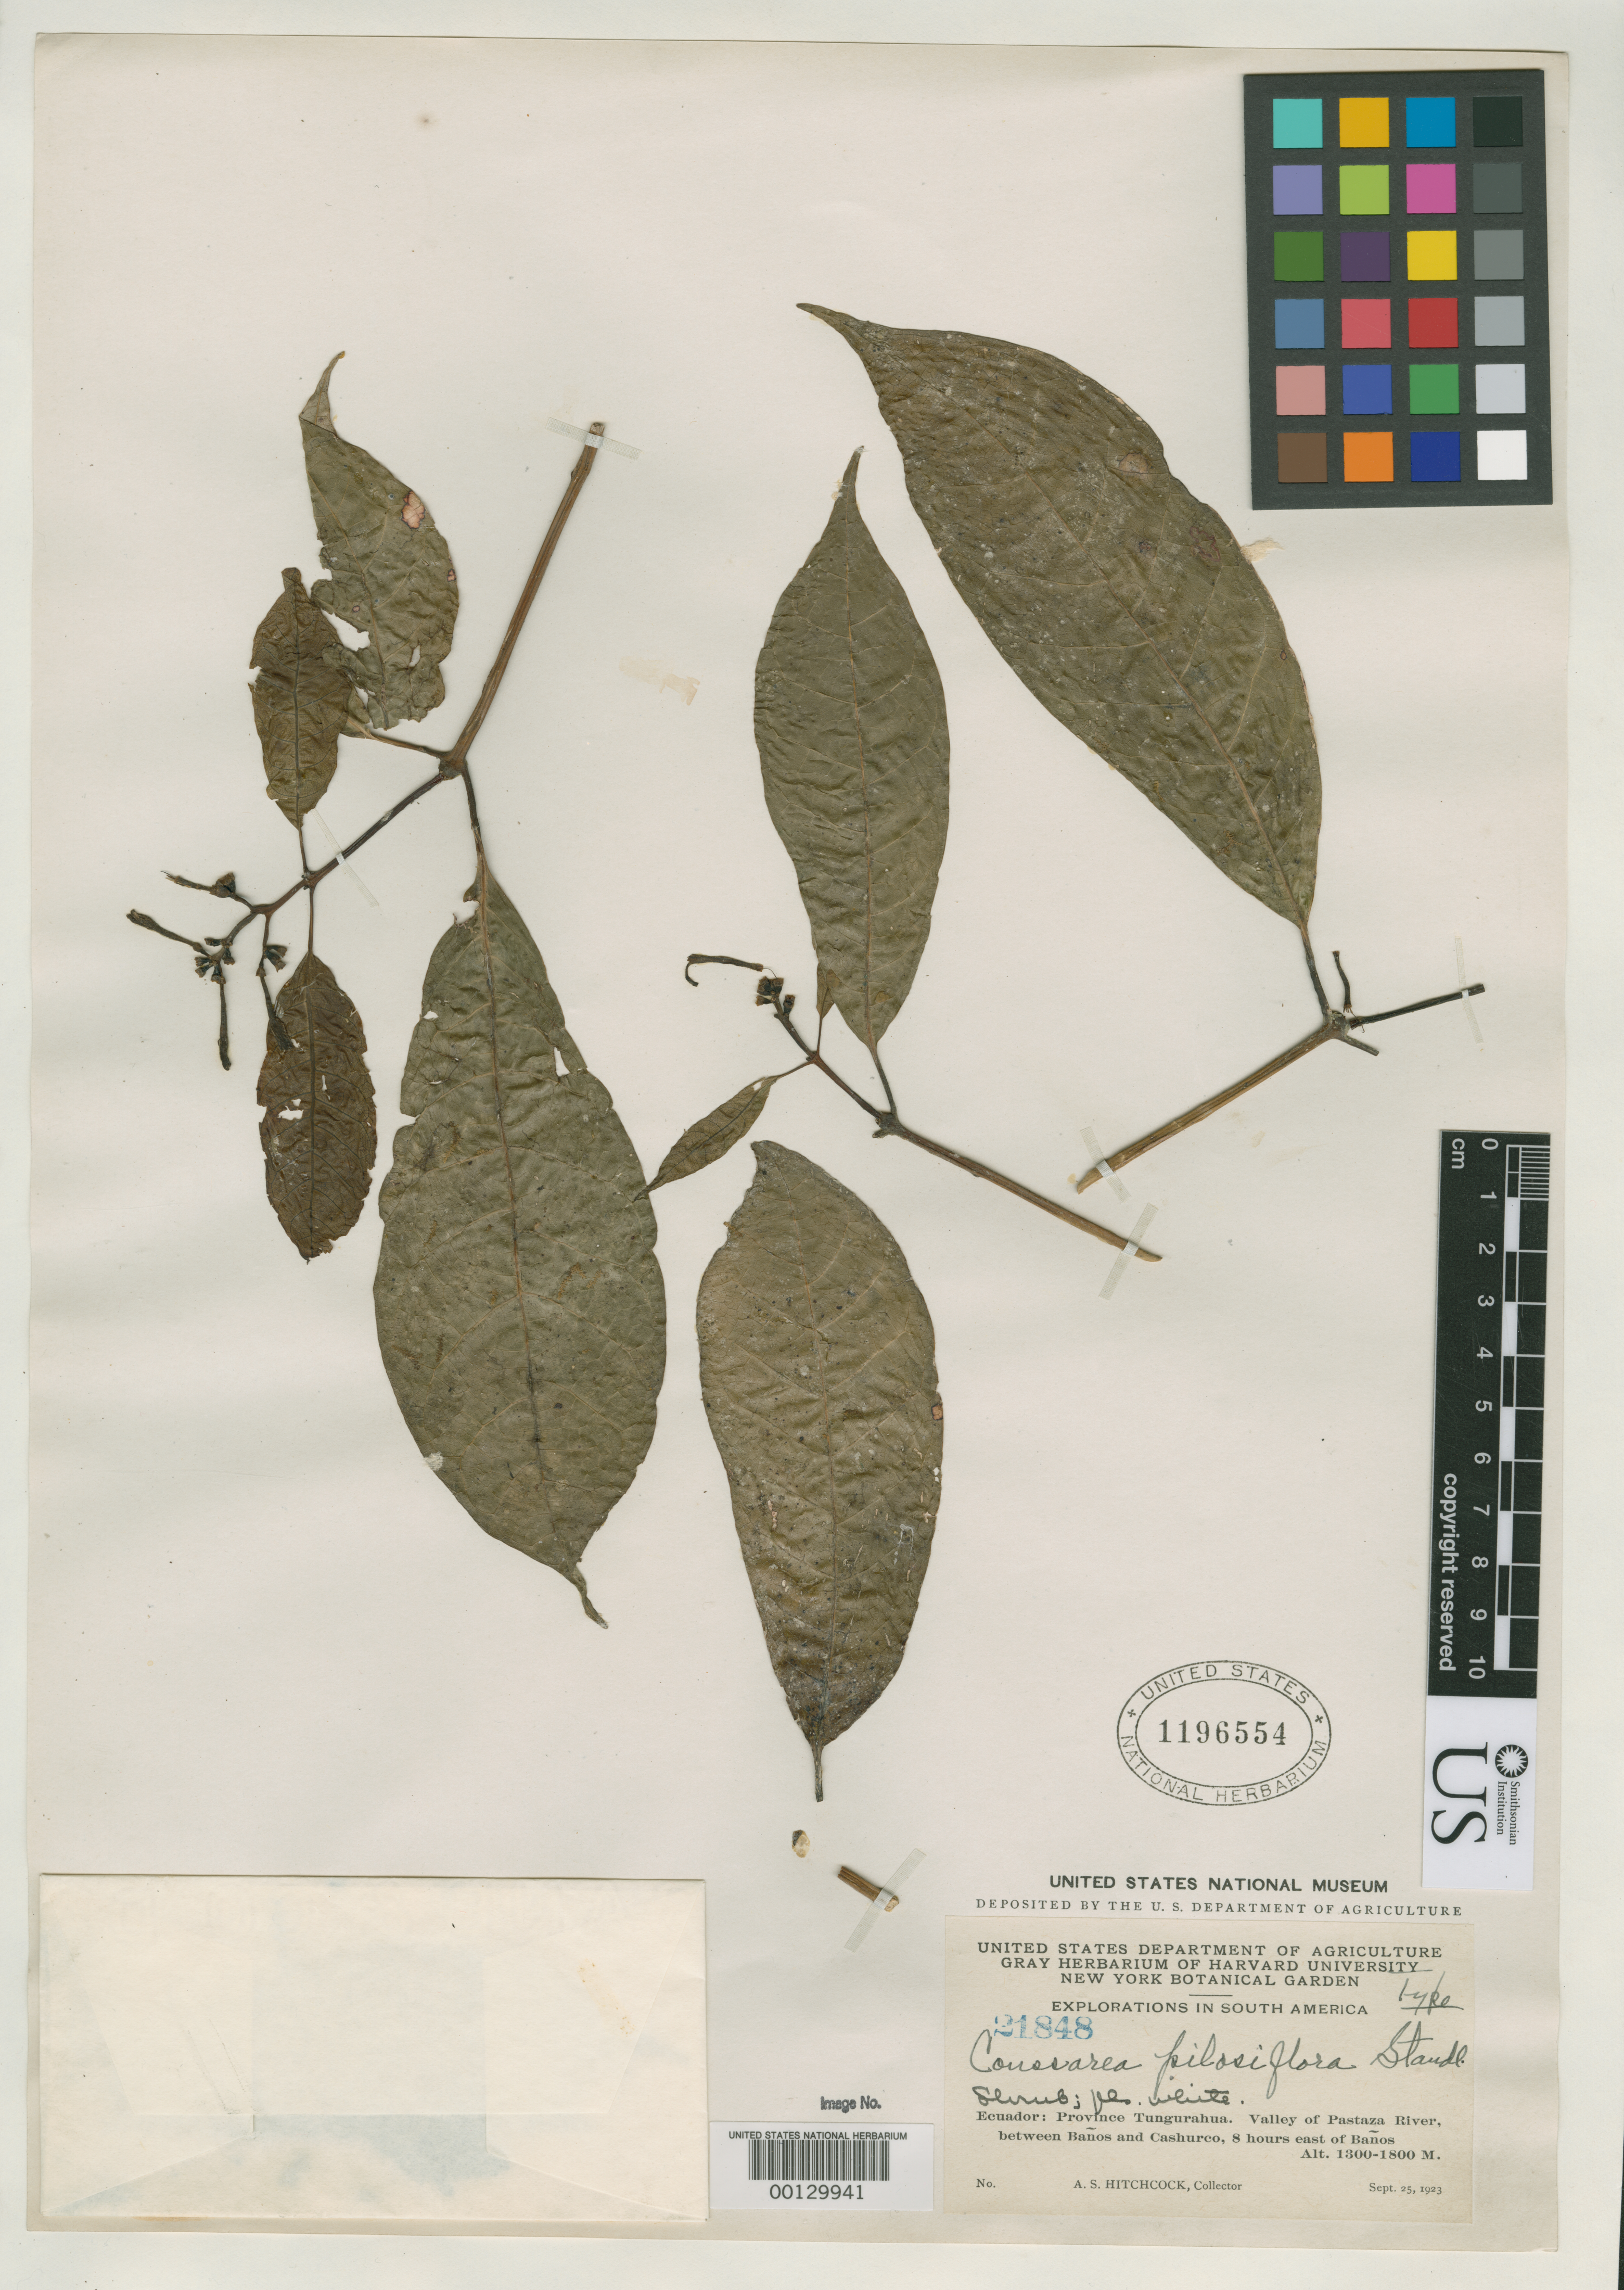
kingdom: Plantae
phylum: Tracheophyta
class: Magnoliopsida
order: Gentianales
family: Rubiaceae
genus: Coussarea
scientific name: Coussarea pilosiflora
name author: Standl.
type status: Holotype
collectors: A. S. Hitchcock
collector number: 21848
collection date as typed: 25 Sep 1923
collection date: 1923-09-25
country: Ecuador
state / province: Tungurahua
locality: Valley of Pastaza River, between Banos and Cashurco.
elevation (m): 1300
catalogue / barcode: US 1196554